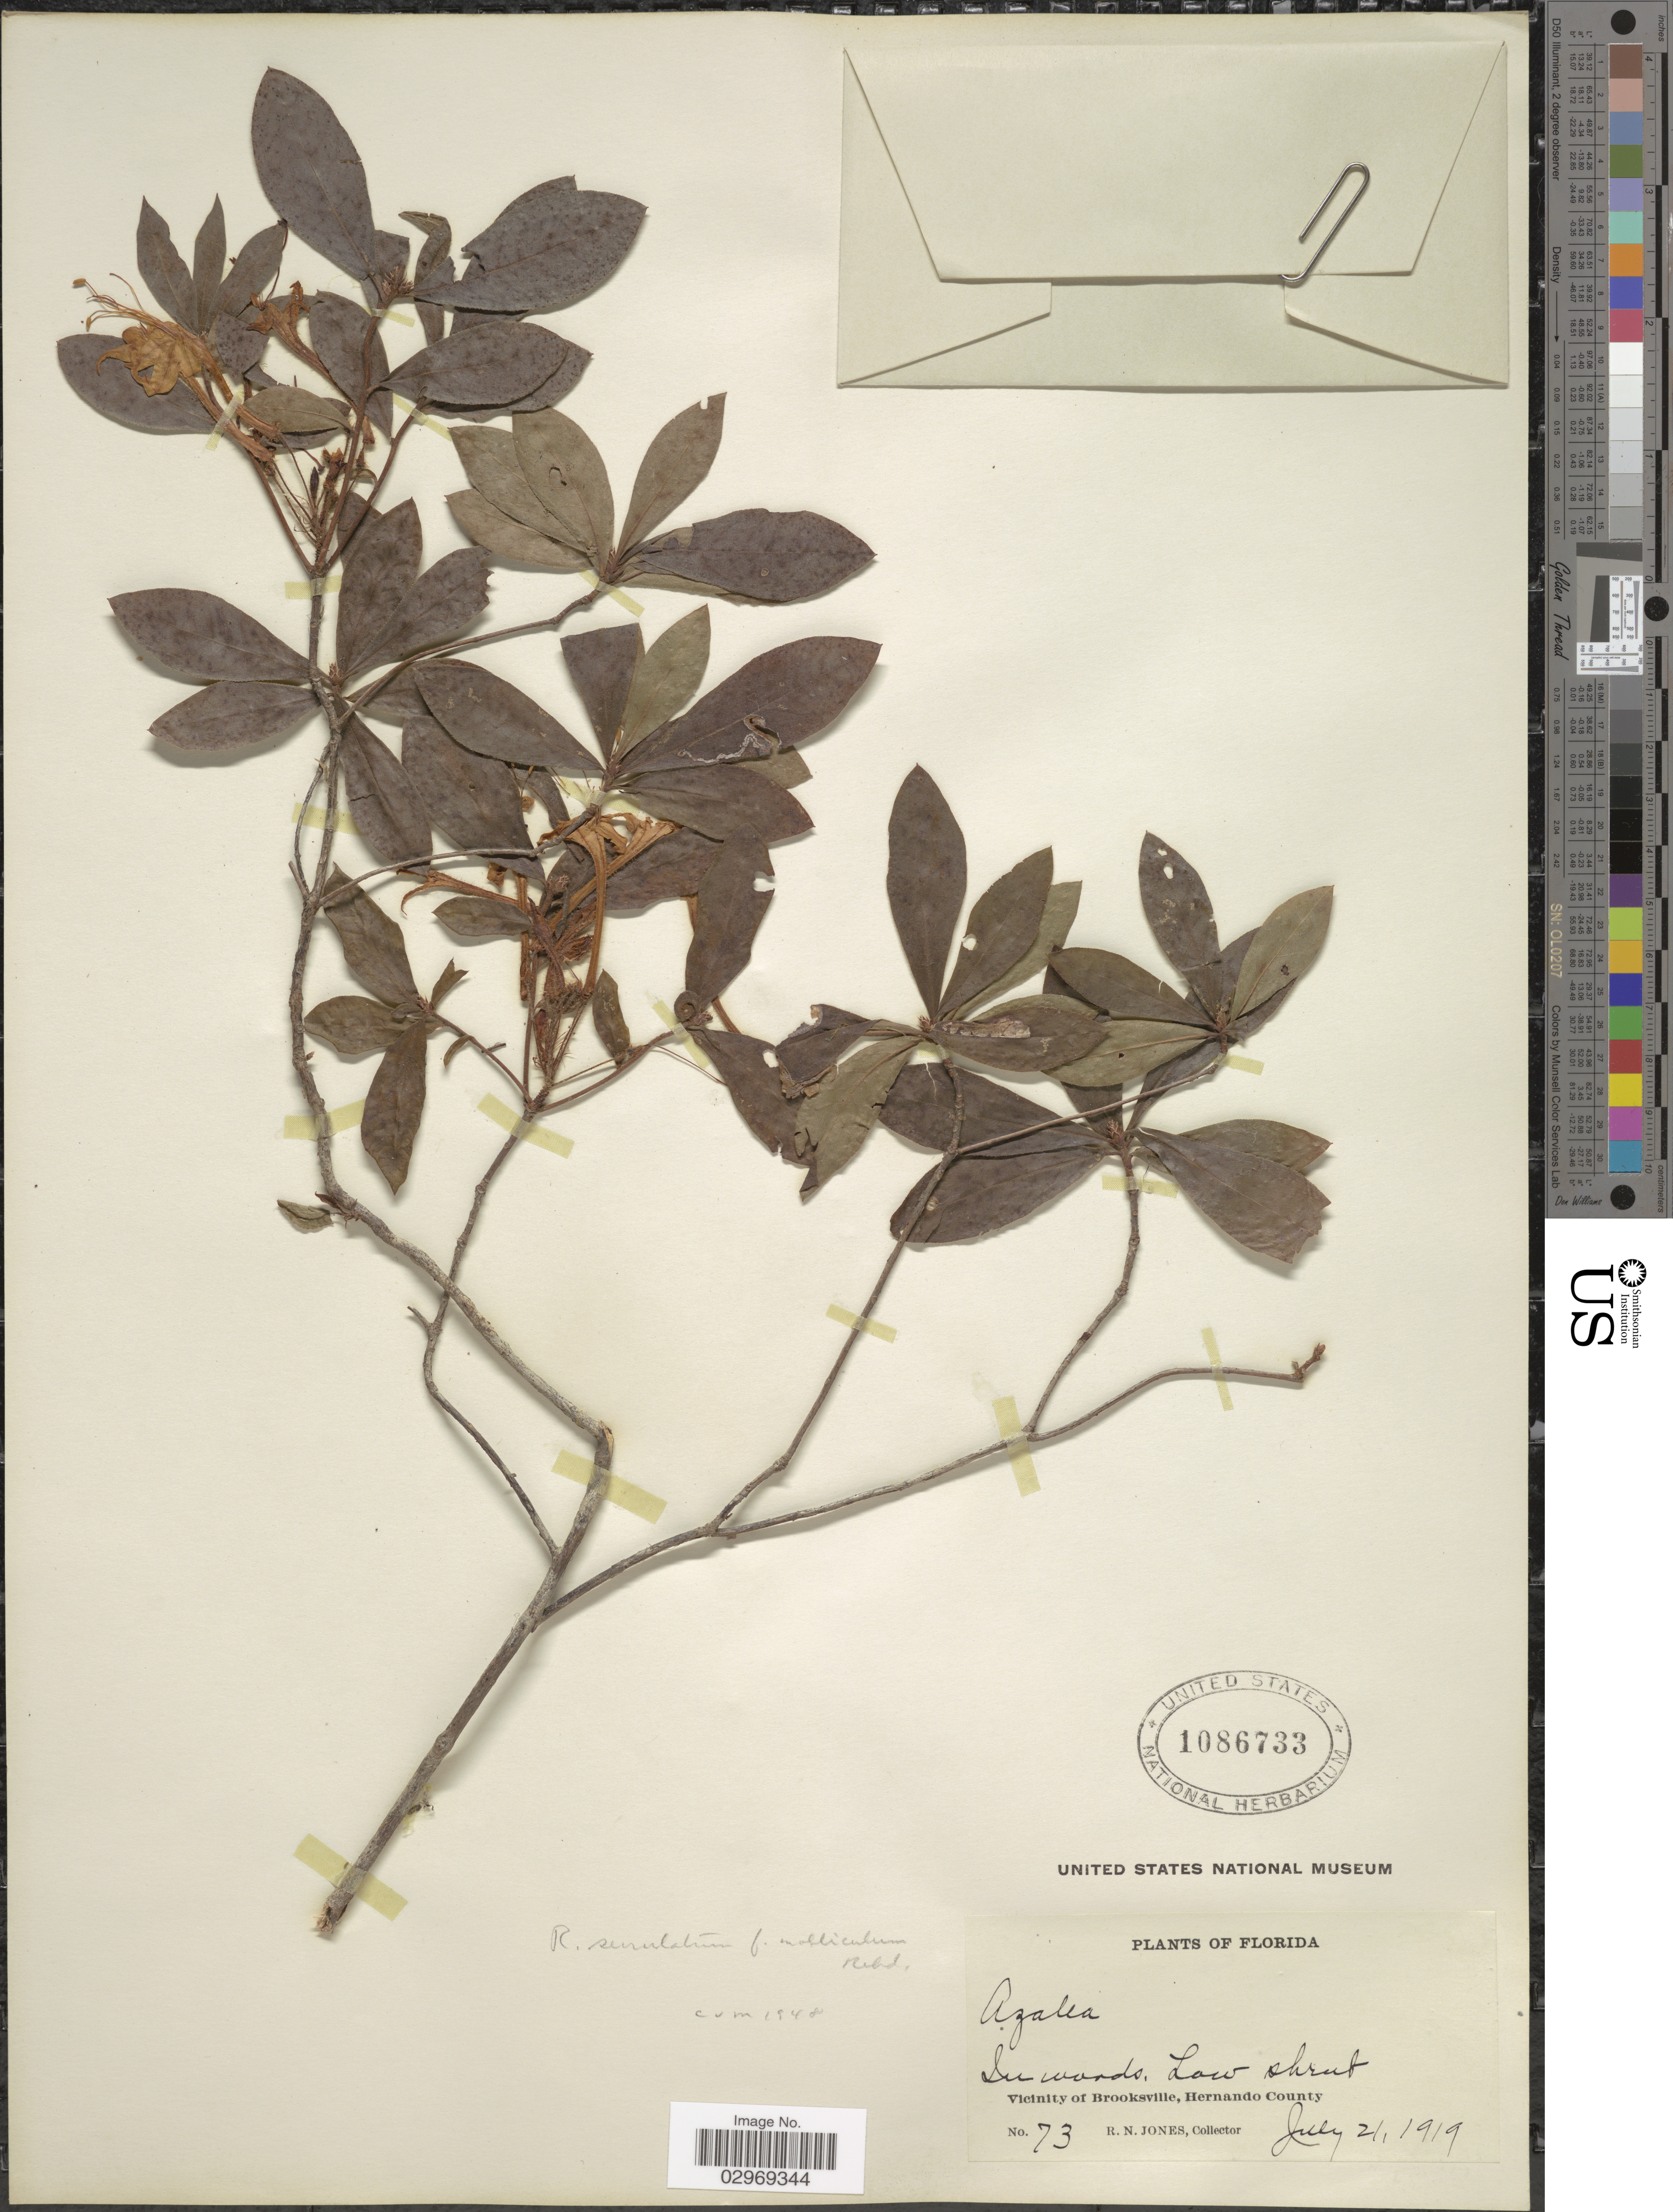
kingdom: Plantae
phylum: Tracheophyta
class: Magnoliopsida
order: Ericales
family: Ericaceae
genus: Rhododendron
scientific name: Rhododendron serrulatum f. molliculum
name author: Rehder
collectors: R. N. Jones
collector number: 73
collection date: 1919-07-21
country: United States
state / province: Florida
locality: Vicinity of Brooksville, Hernando County.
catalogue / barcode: US 1086733